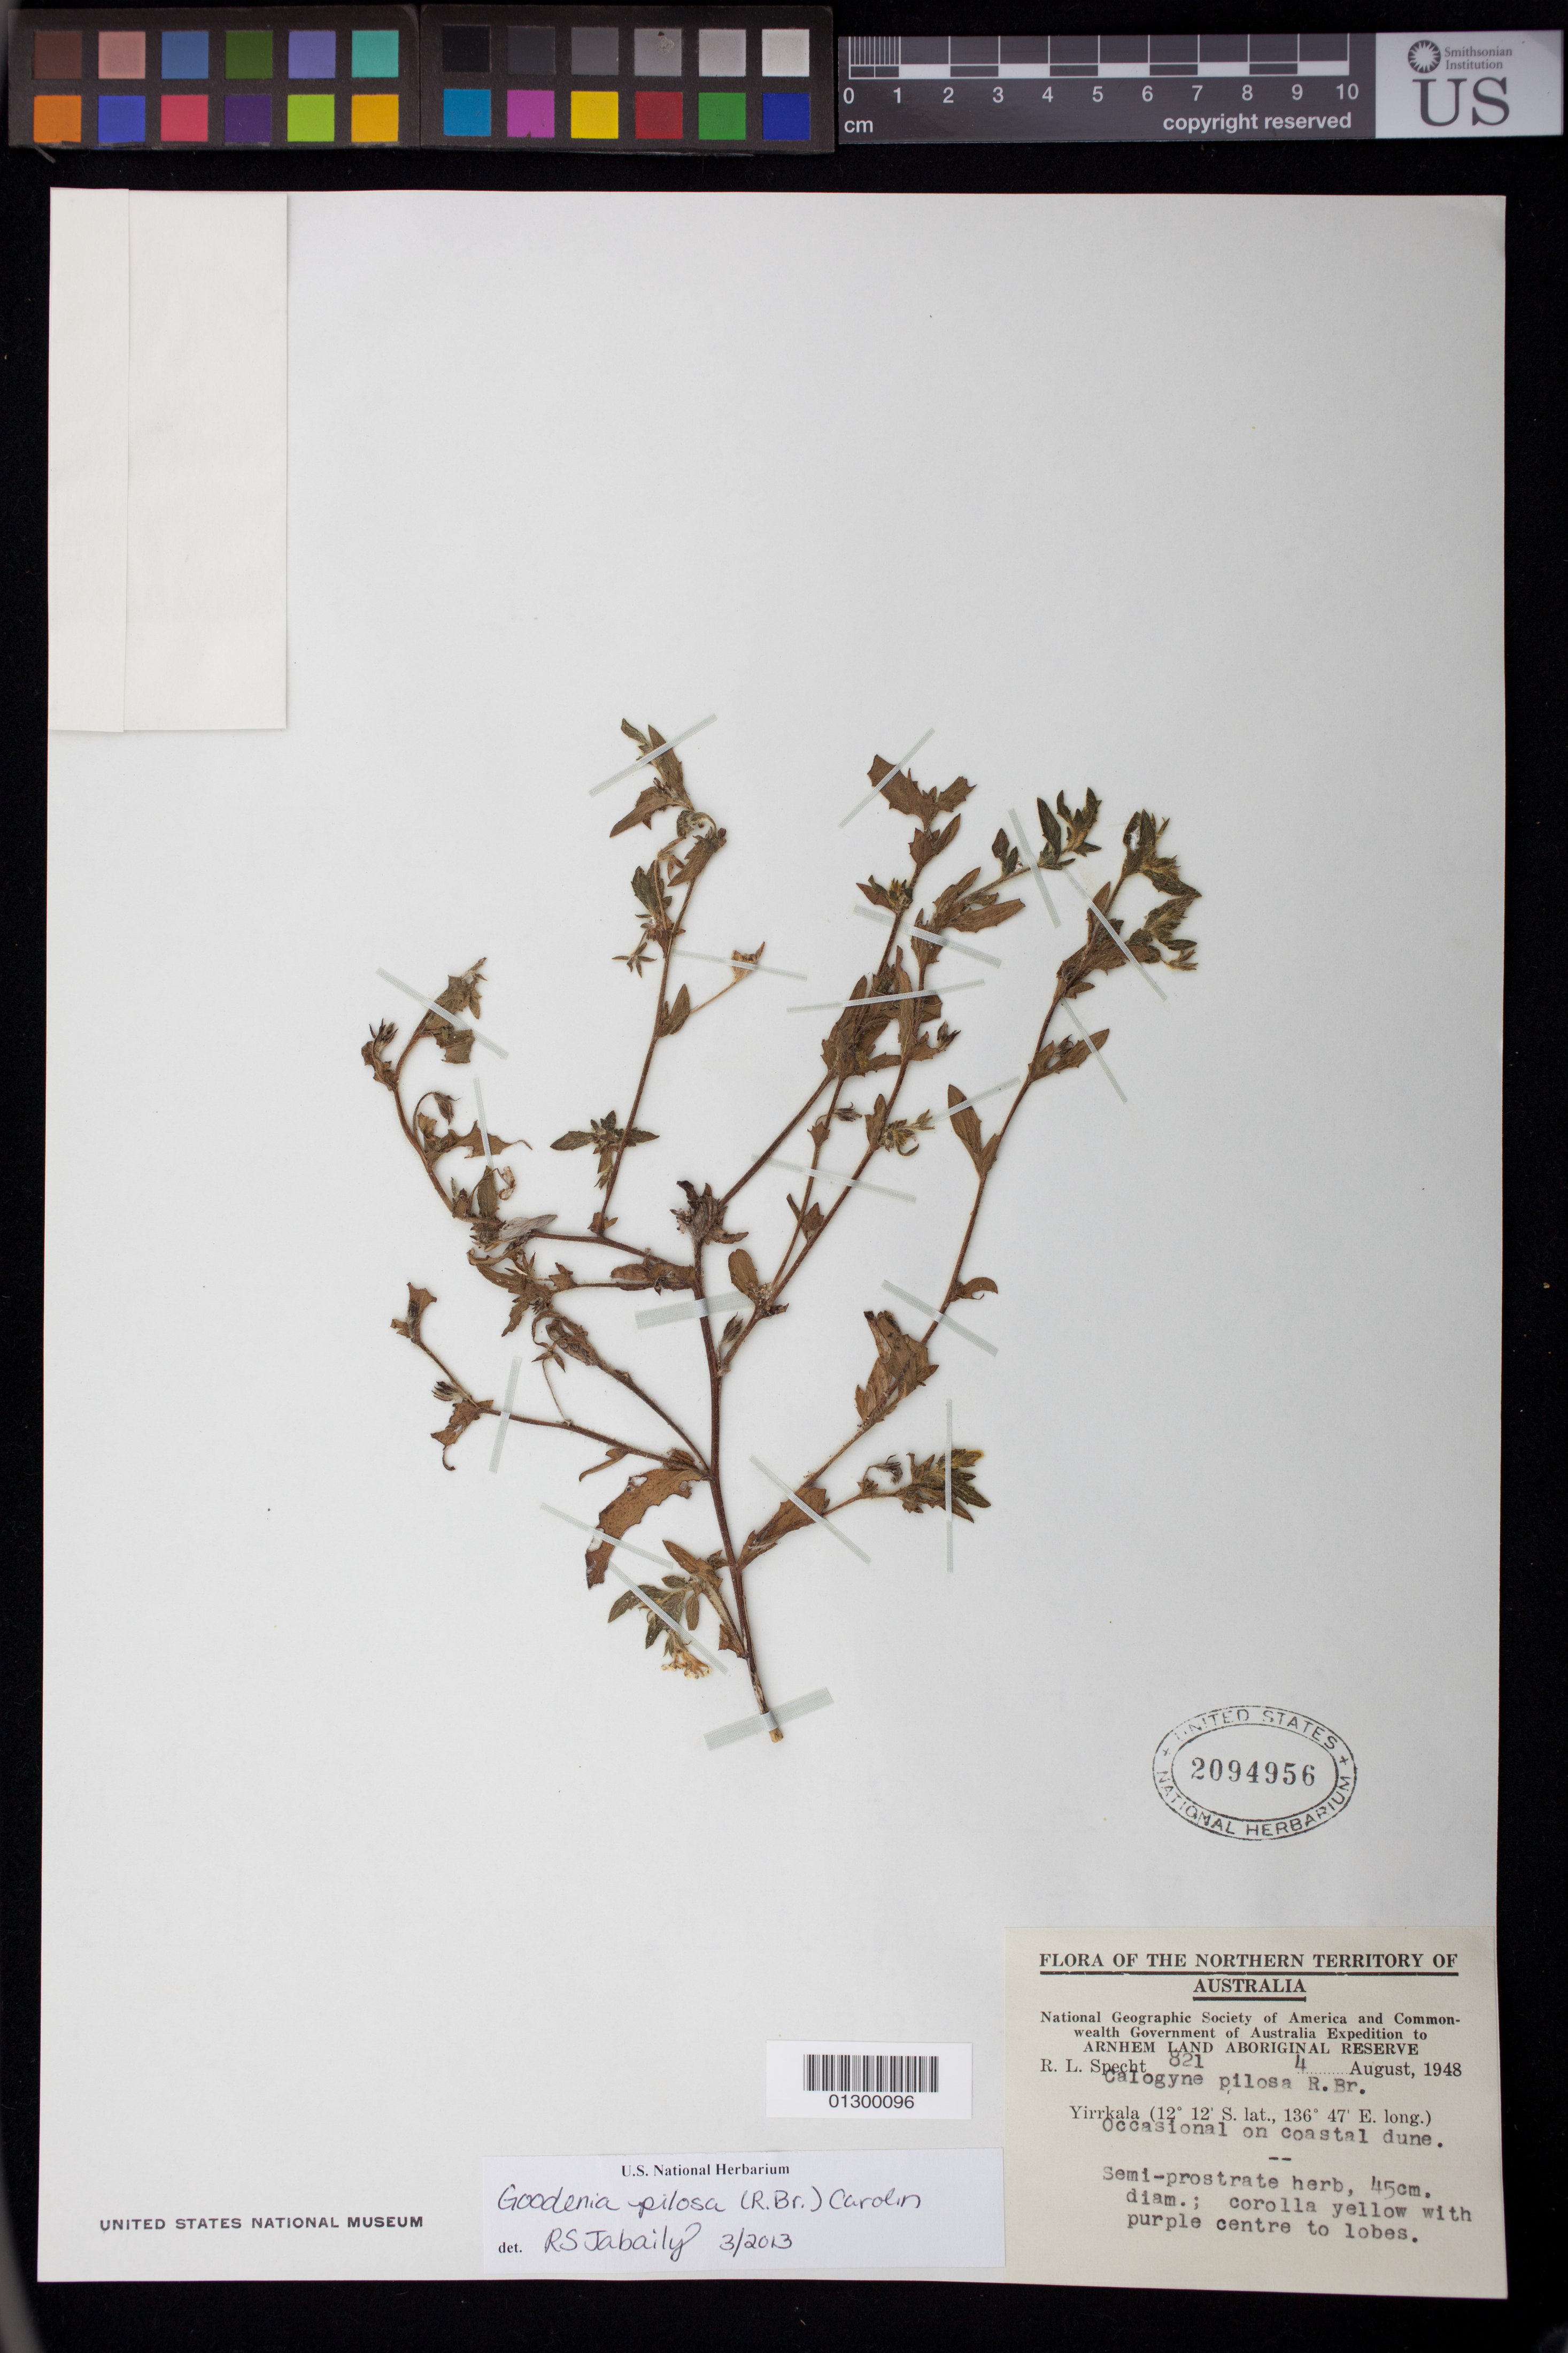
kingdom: Plantae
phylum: Tracheophyta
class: Magnoliopsida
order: Asterales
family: Goodeniaceae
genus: Goodenia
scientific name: Goodenia pilosa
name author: (R. Br.) Carolin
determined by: Jabaily, R.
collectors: R. L. Specht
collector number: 821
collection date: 1948-08-04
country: Australia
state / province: Northern Territory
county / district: East Arnhem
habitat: Occasional on coastal dune.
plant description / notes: Semi-prostrate herb, 45 cm., diam.; corolla yellow with purple centre lobes.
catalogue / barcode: US 2094956